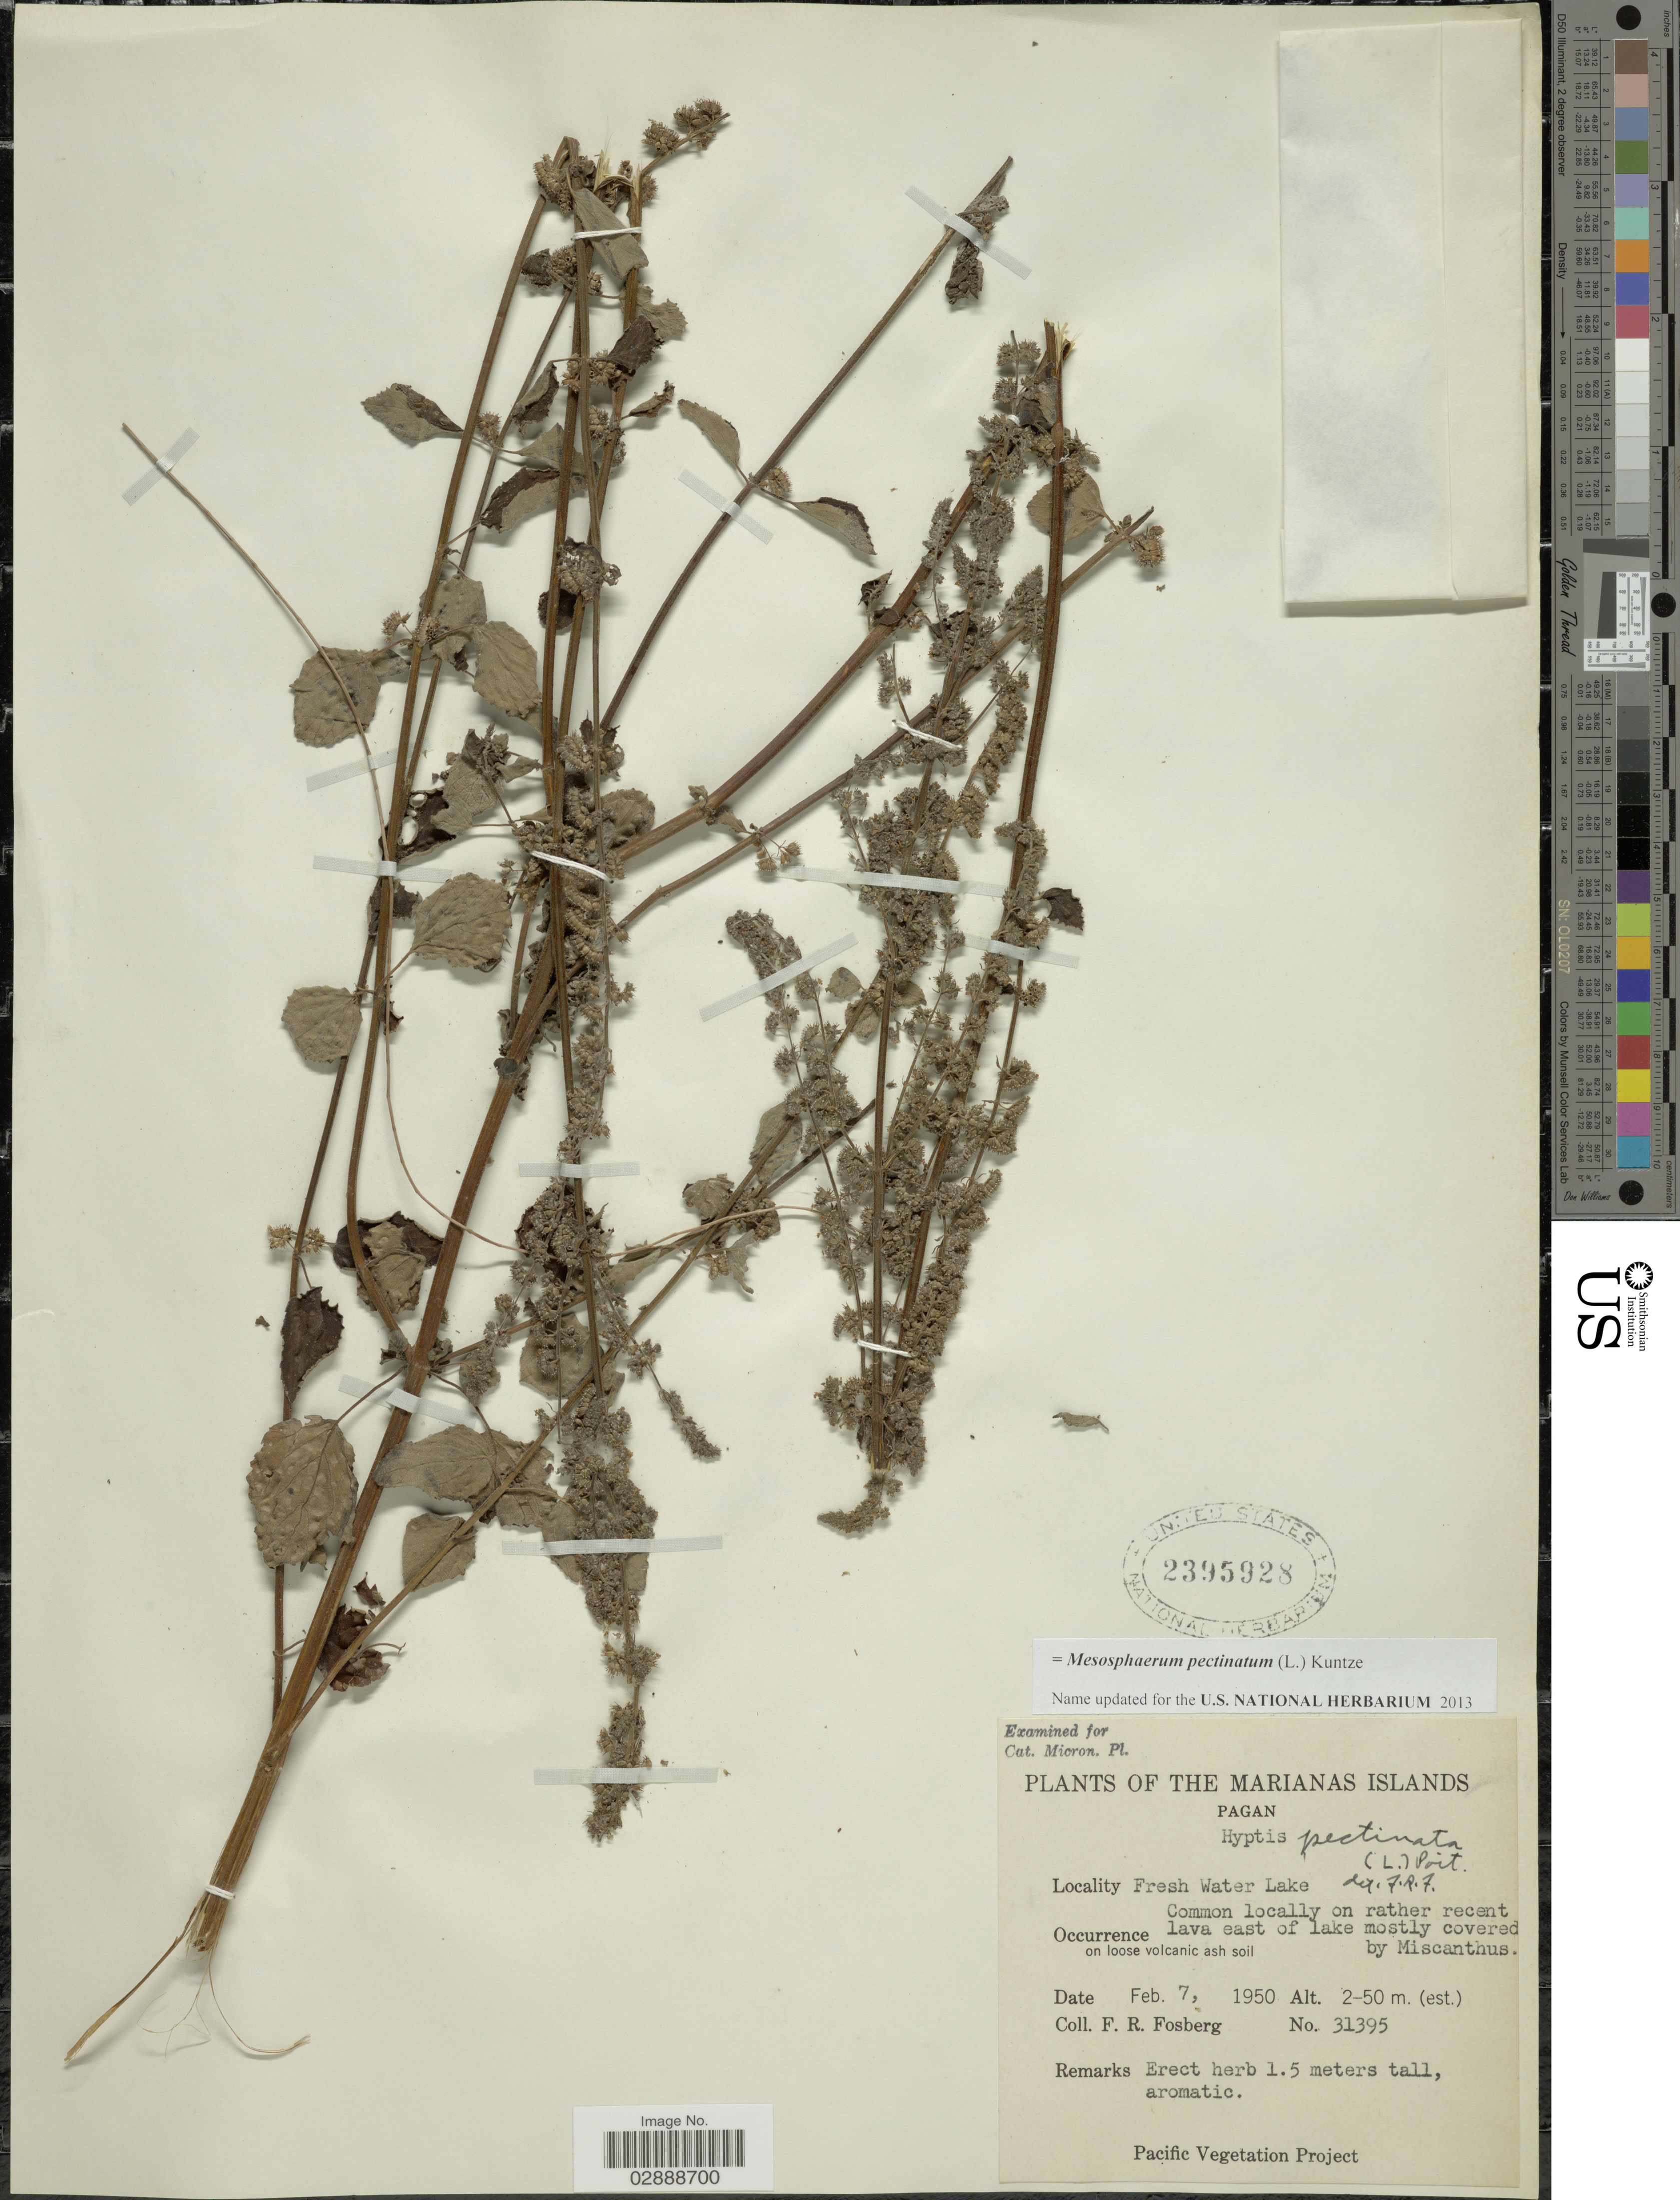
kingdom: Plantae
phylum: Tracheophyta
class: Magnoliopsida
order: Lamiales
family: Lamiaceae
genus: Mesosphaerum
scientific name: Mesosphaerum pectinatum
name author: (L.) Kuntze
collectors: F. R. Fosberg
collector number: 31395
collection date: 1950-02-07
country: Northern Mariana Islands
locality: The Marianas Islands, Pagan, Fresh Water Lake.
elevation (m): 2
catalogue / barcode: US 2395928